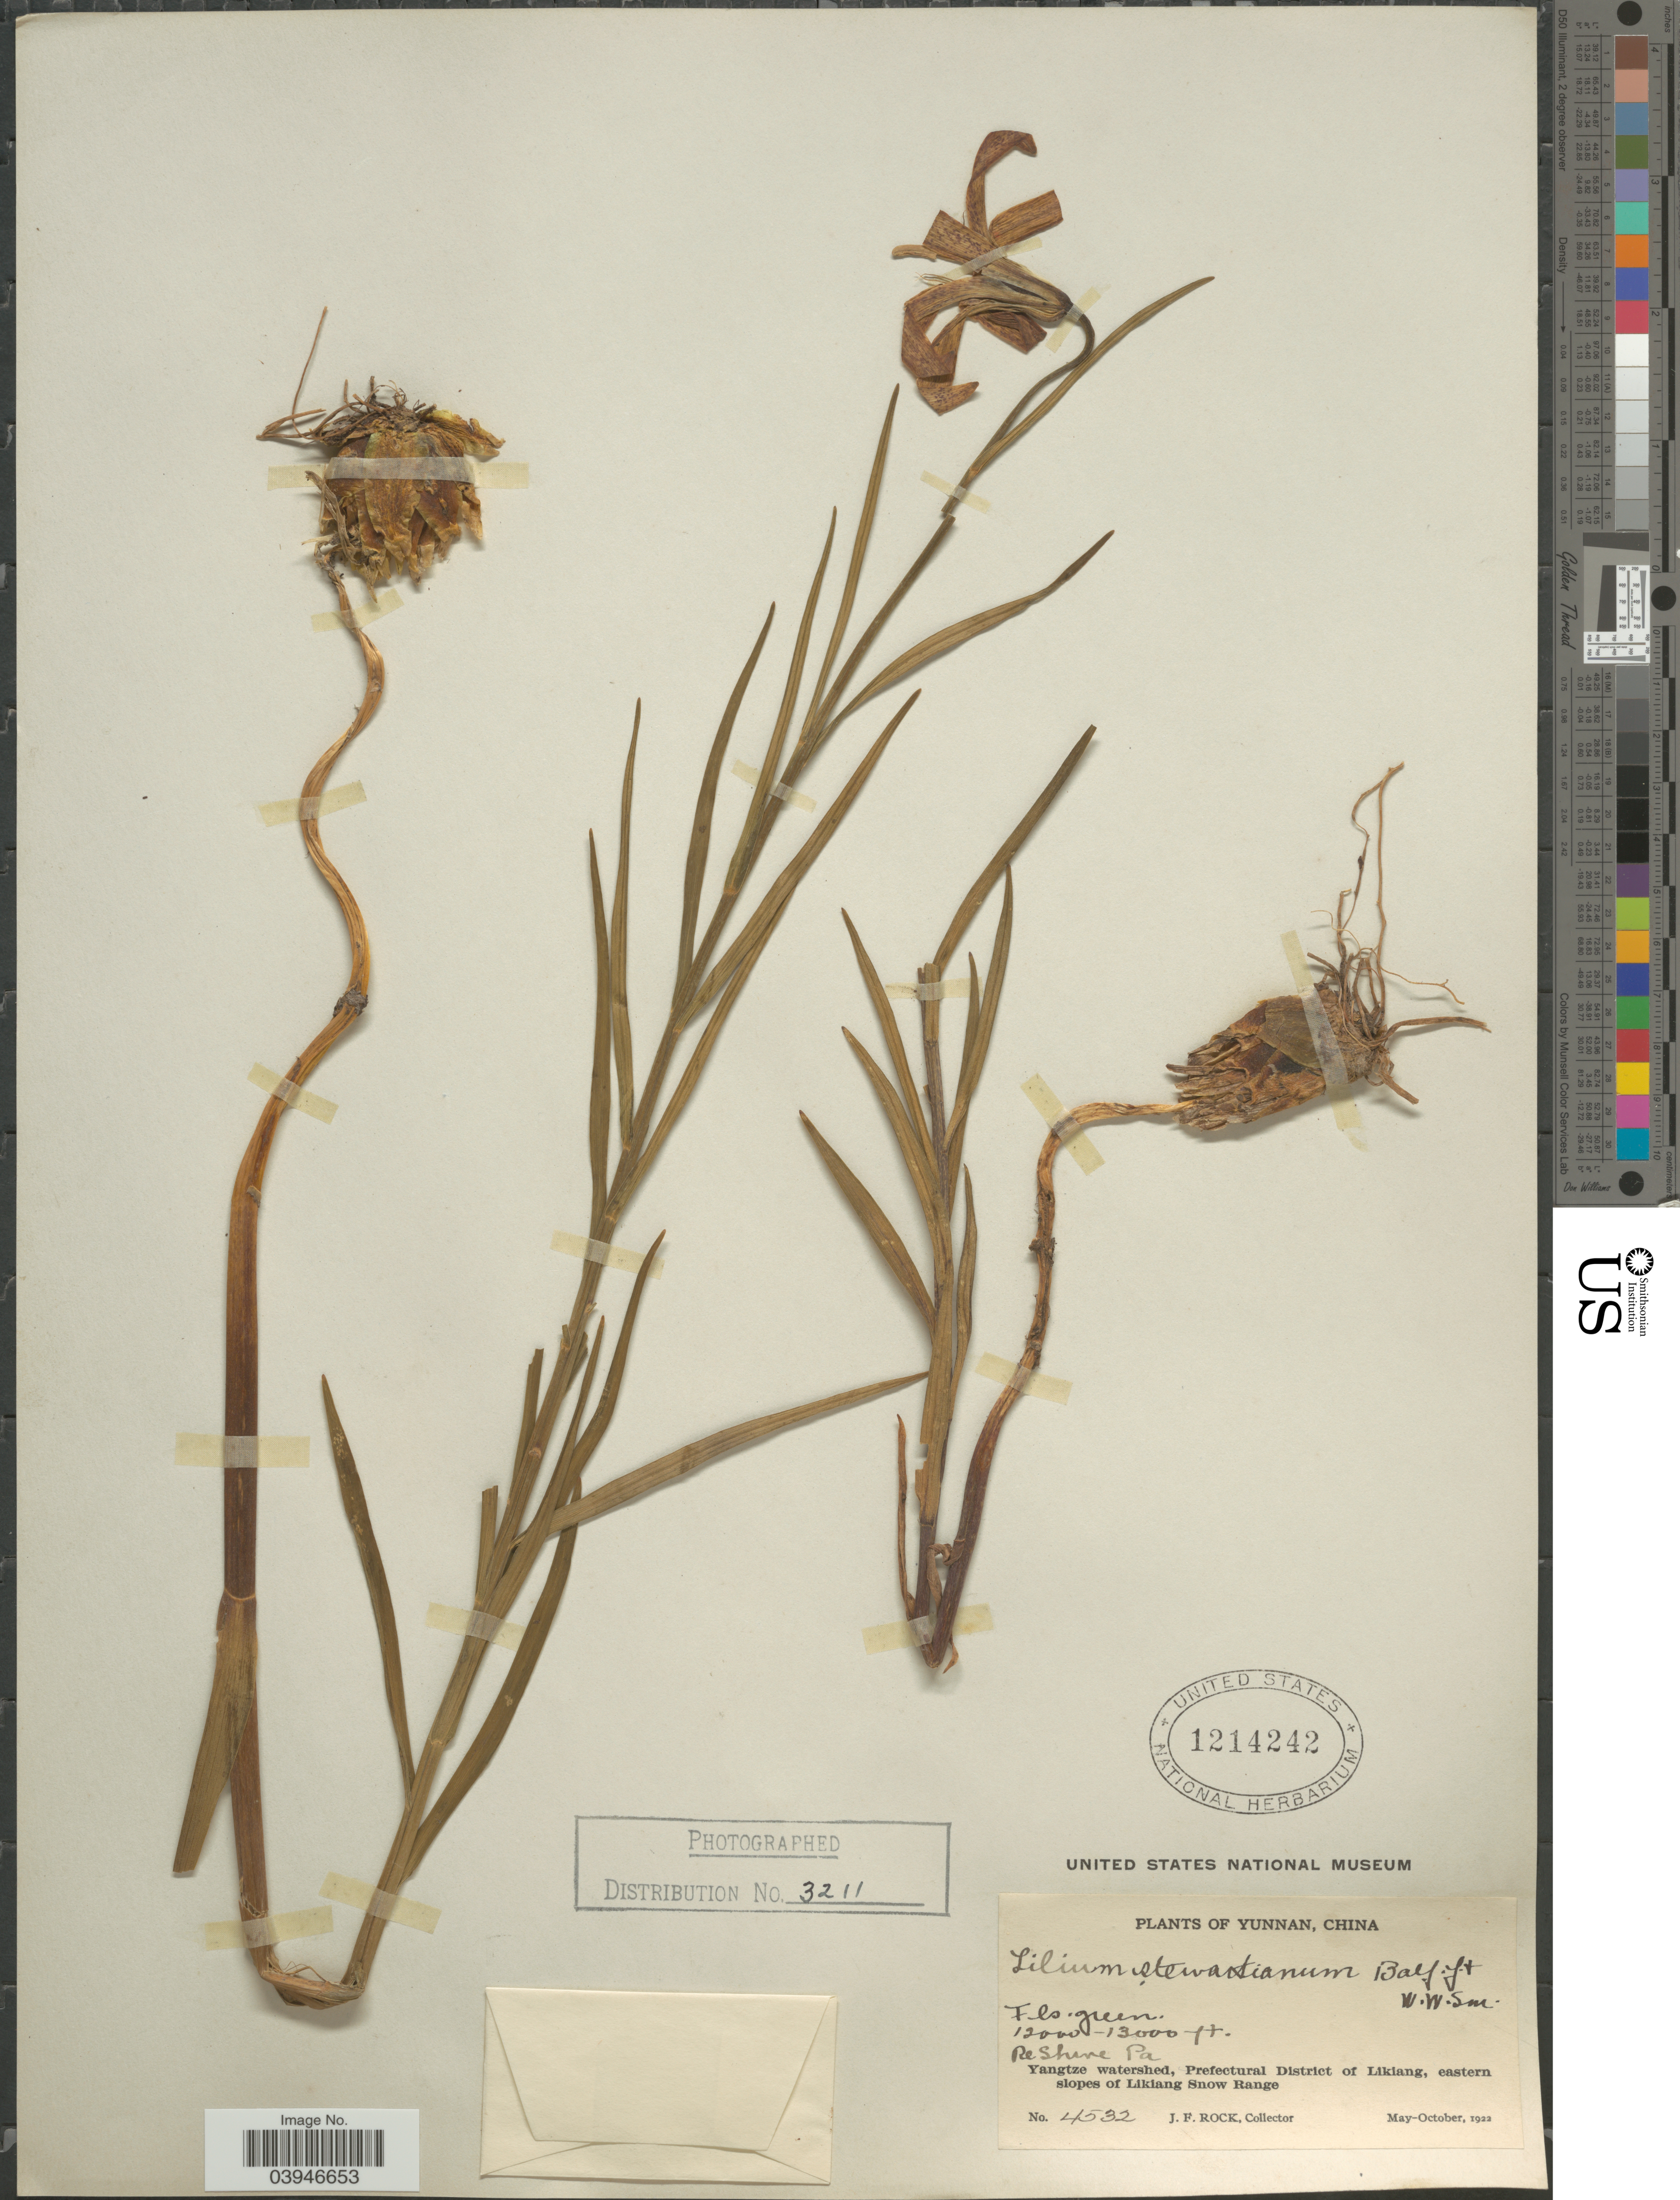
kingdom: Plantae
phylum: Tracheophyta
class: Liliopsida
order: Liliales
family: Liliaceae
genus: Lilium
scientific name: Lilium stewartianum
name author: Balf. f. & W.W. Sm.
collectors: J. Rock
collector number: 4532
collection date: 1922-05/1922-10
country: China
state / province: Yunnan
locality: Re Shire Pa. Yangtze watershed, Prefectural District of Likiang, eastern slopes of Likiang Snow Range.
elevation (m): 3658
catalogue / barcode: US 1214242